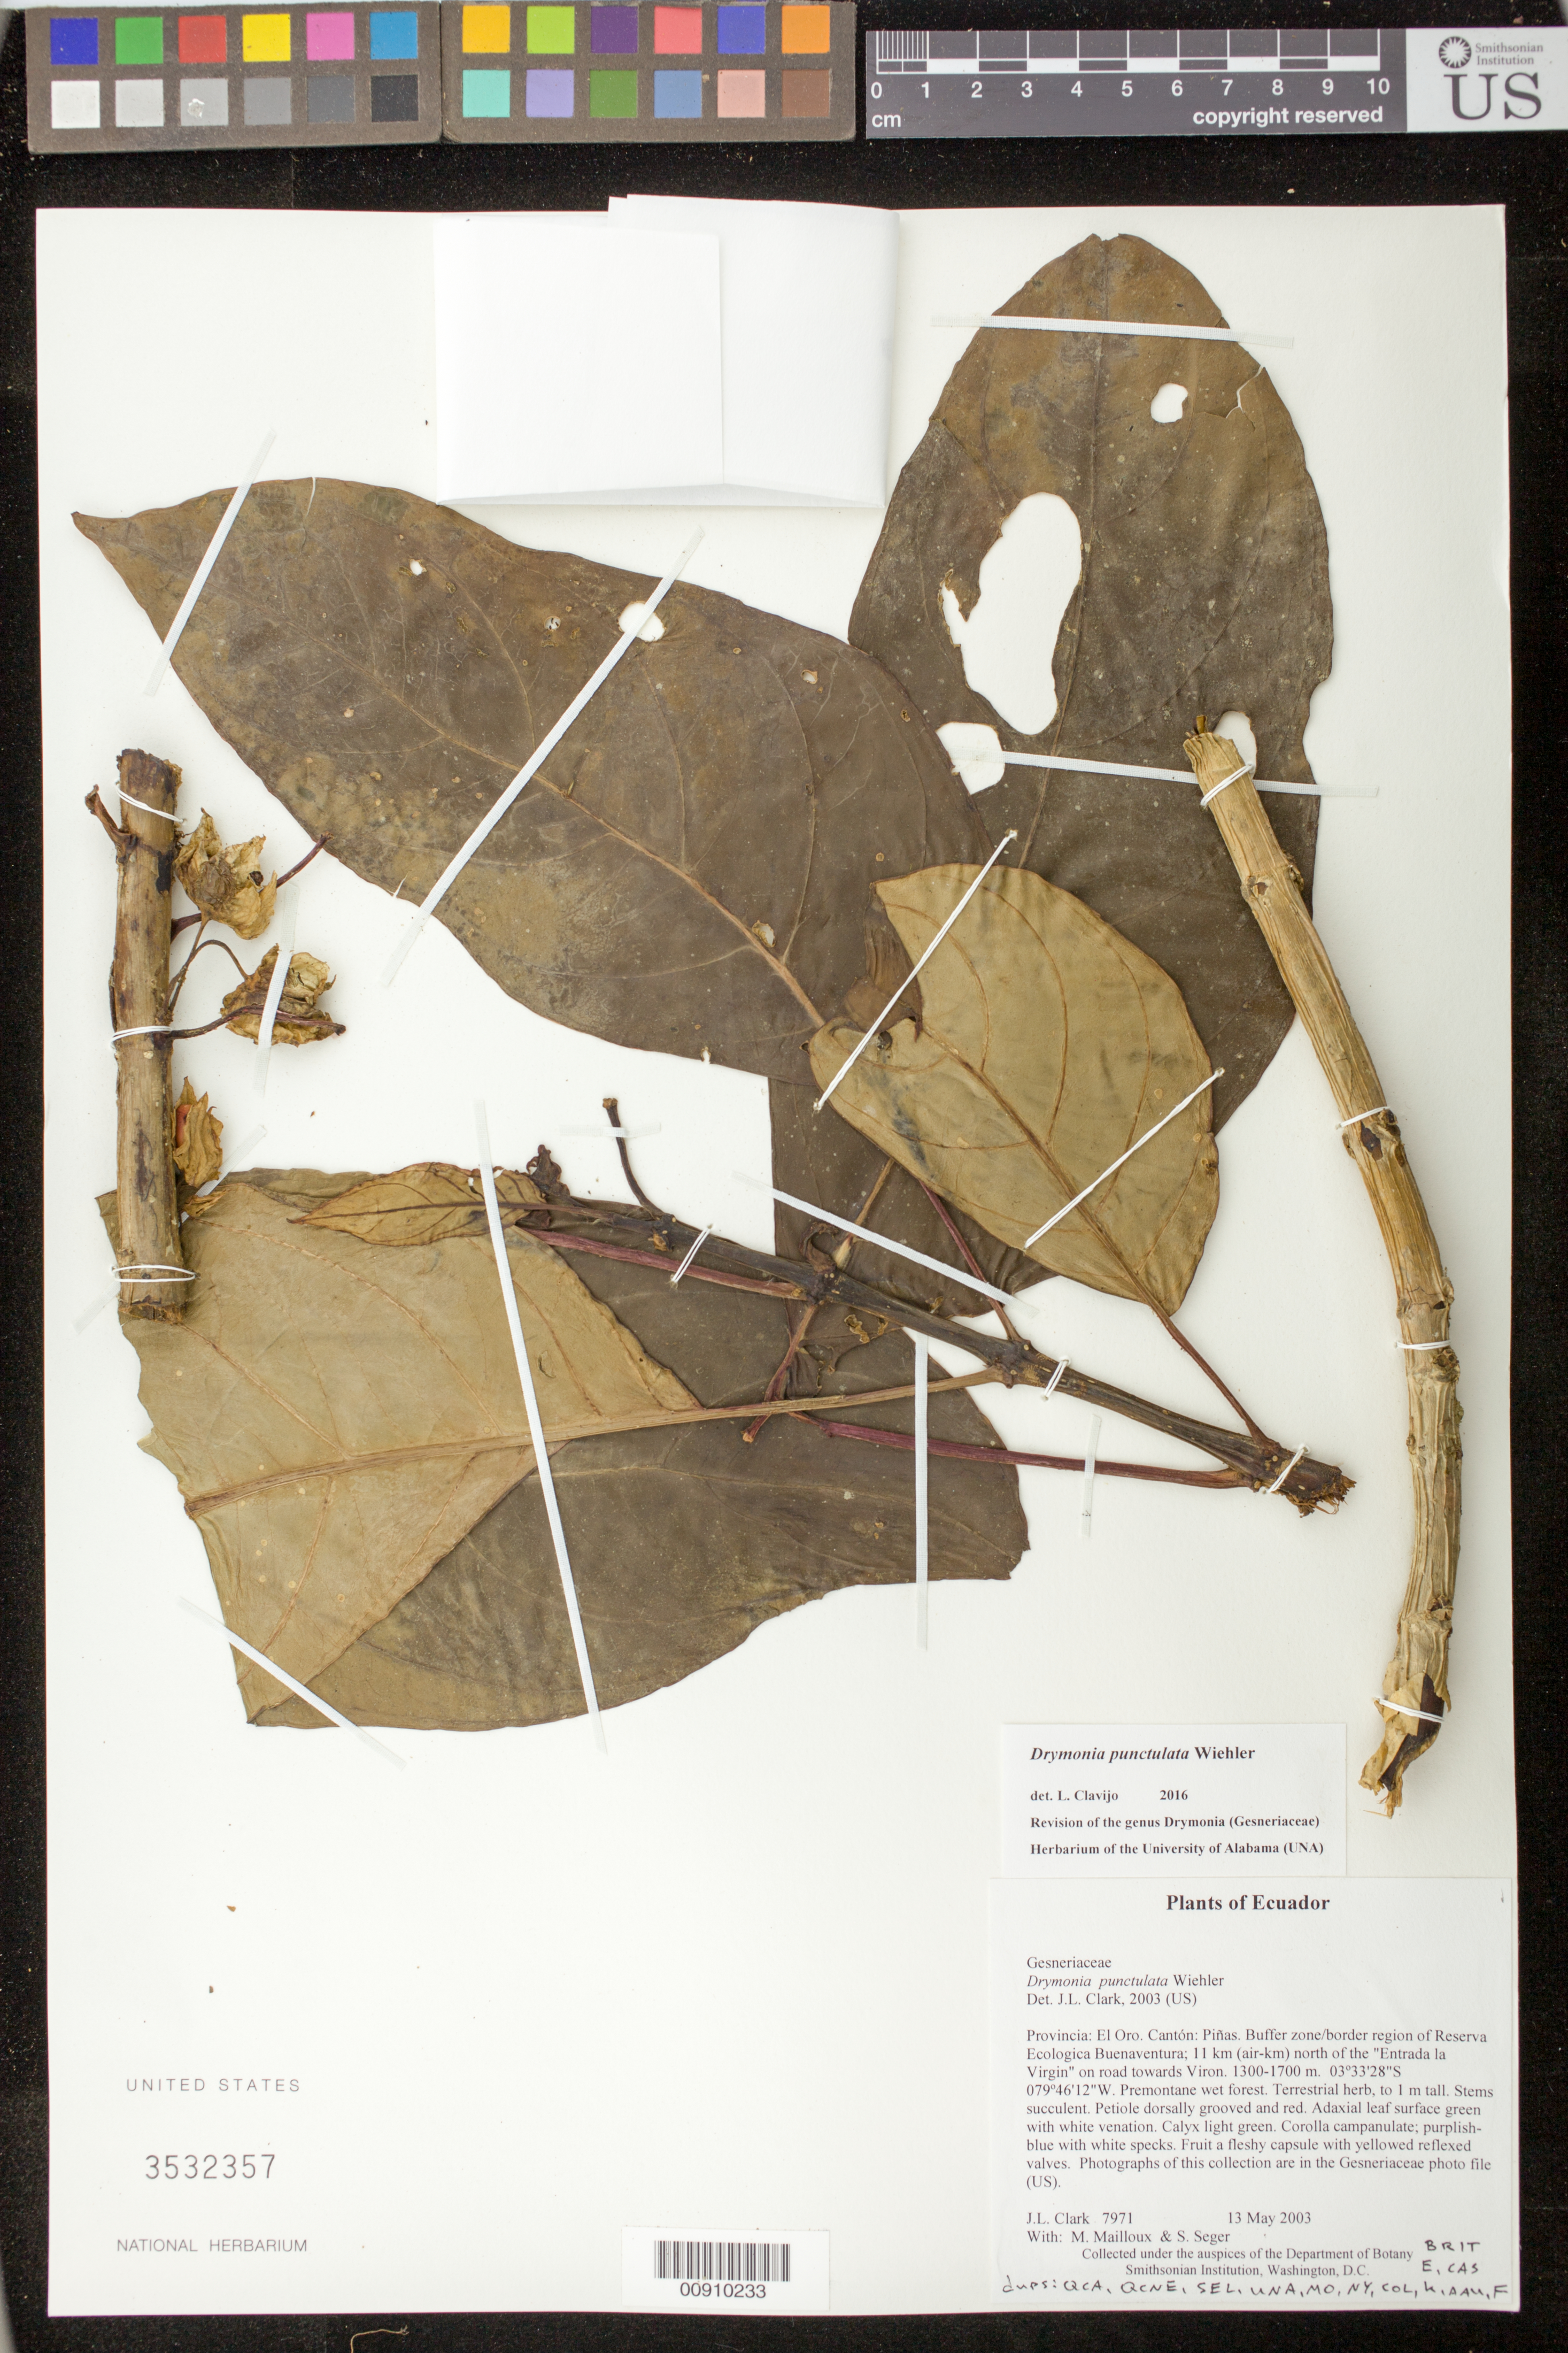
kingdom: Plantae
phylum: Tracheophyta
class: Magnoliopsida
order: Lamiales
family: Gesneriaceae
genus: Drymonia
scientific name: Drymonia punctulata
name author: Wiehler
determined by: Clark, J. L., (SEL), The Marie Selby Botanical Garden (UNITED STATES)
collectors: J. L. Clark, M. Mailloux & S. Seger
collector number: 7971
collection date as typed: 13 May 2003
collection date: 2003-05-13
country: Ecuador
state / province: El Oro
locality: Piñas. Buffer zone/border region of Reserva Ecologica Buenaventura; 11 km (air-km) north of the "Entrada la Virgin" on road towards Viron.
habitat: Premontane wet forest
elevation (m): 1300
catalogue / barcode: US 3532357